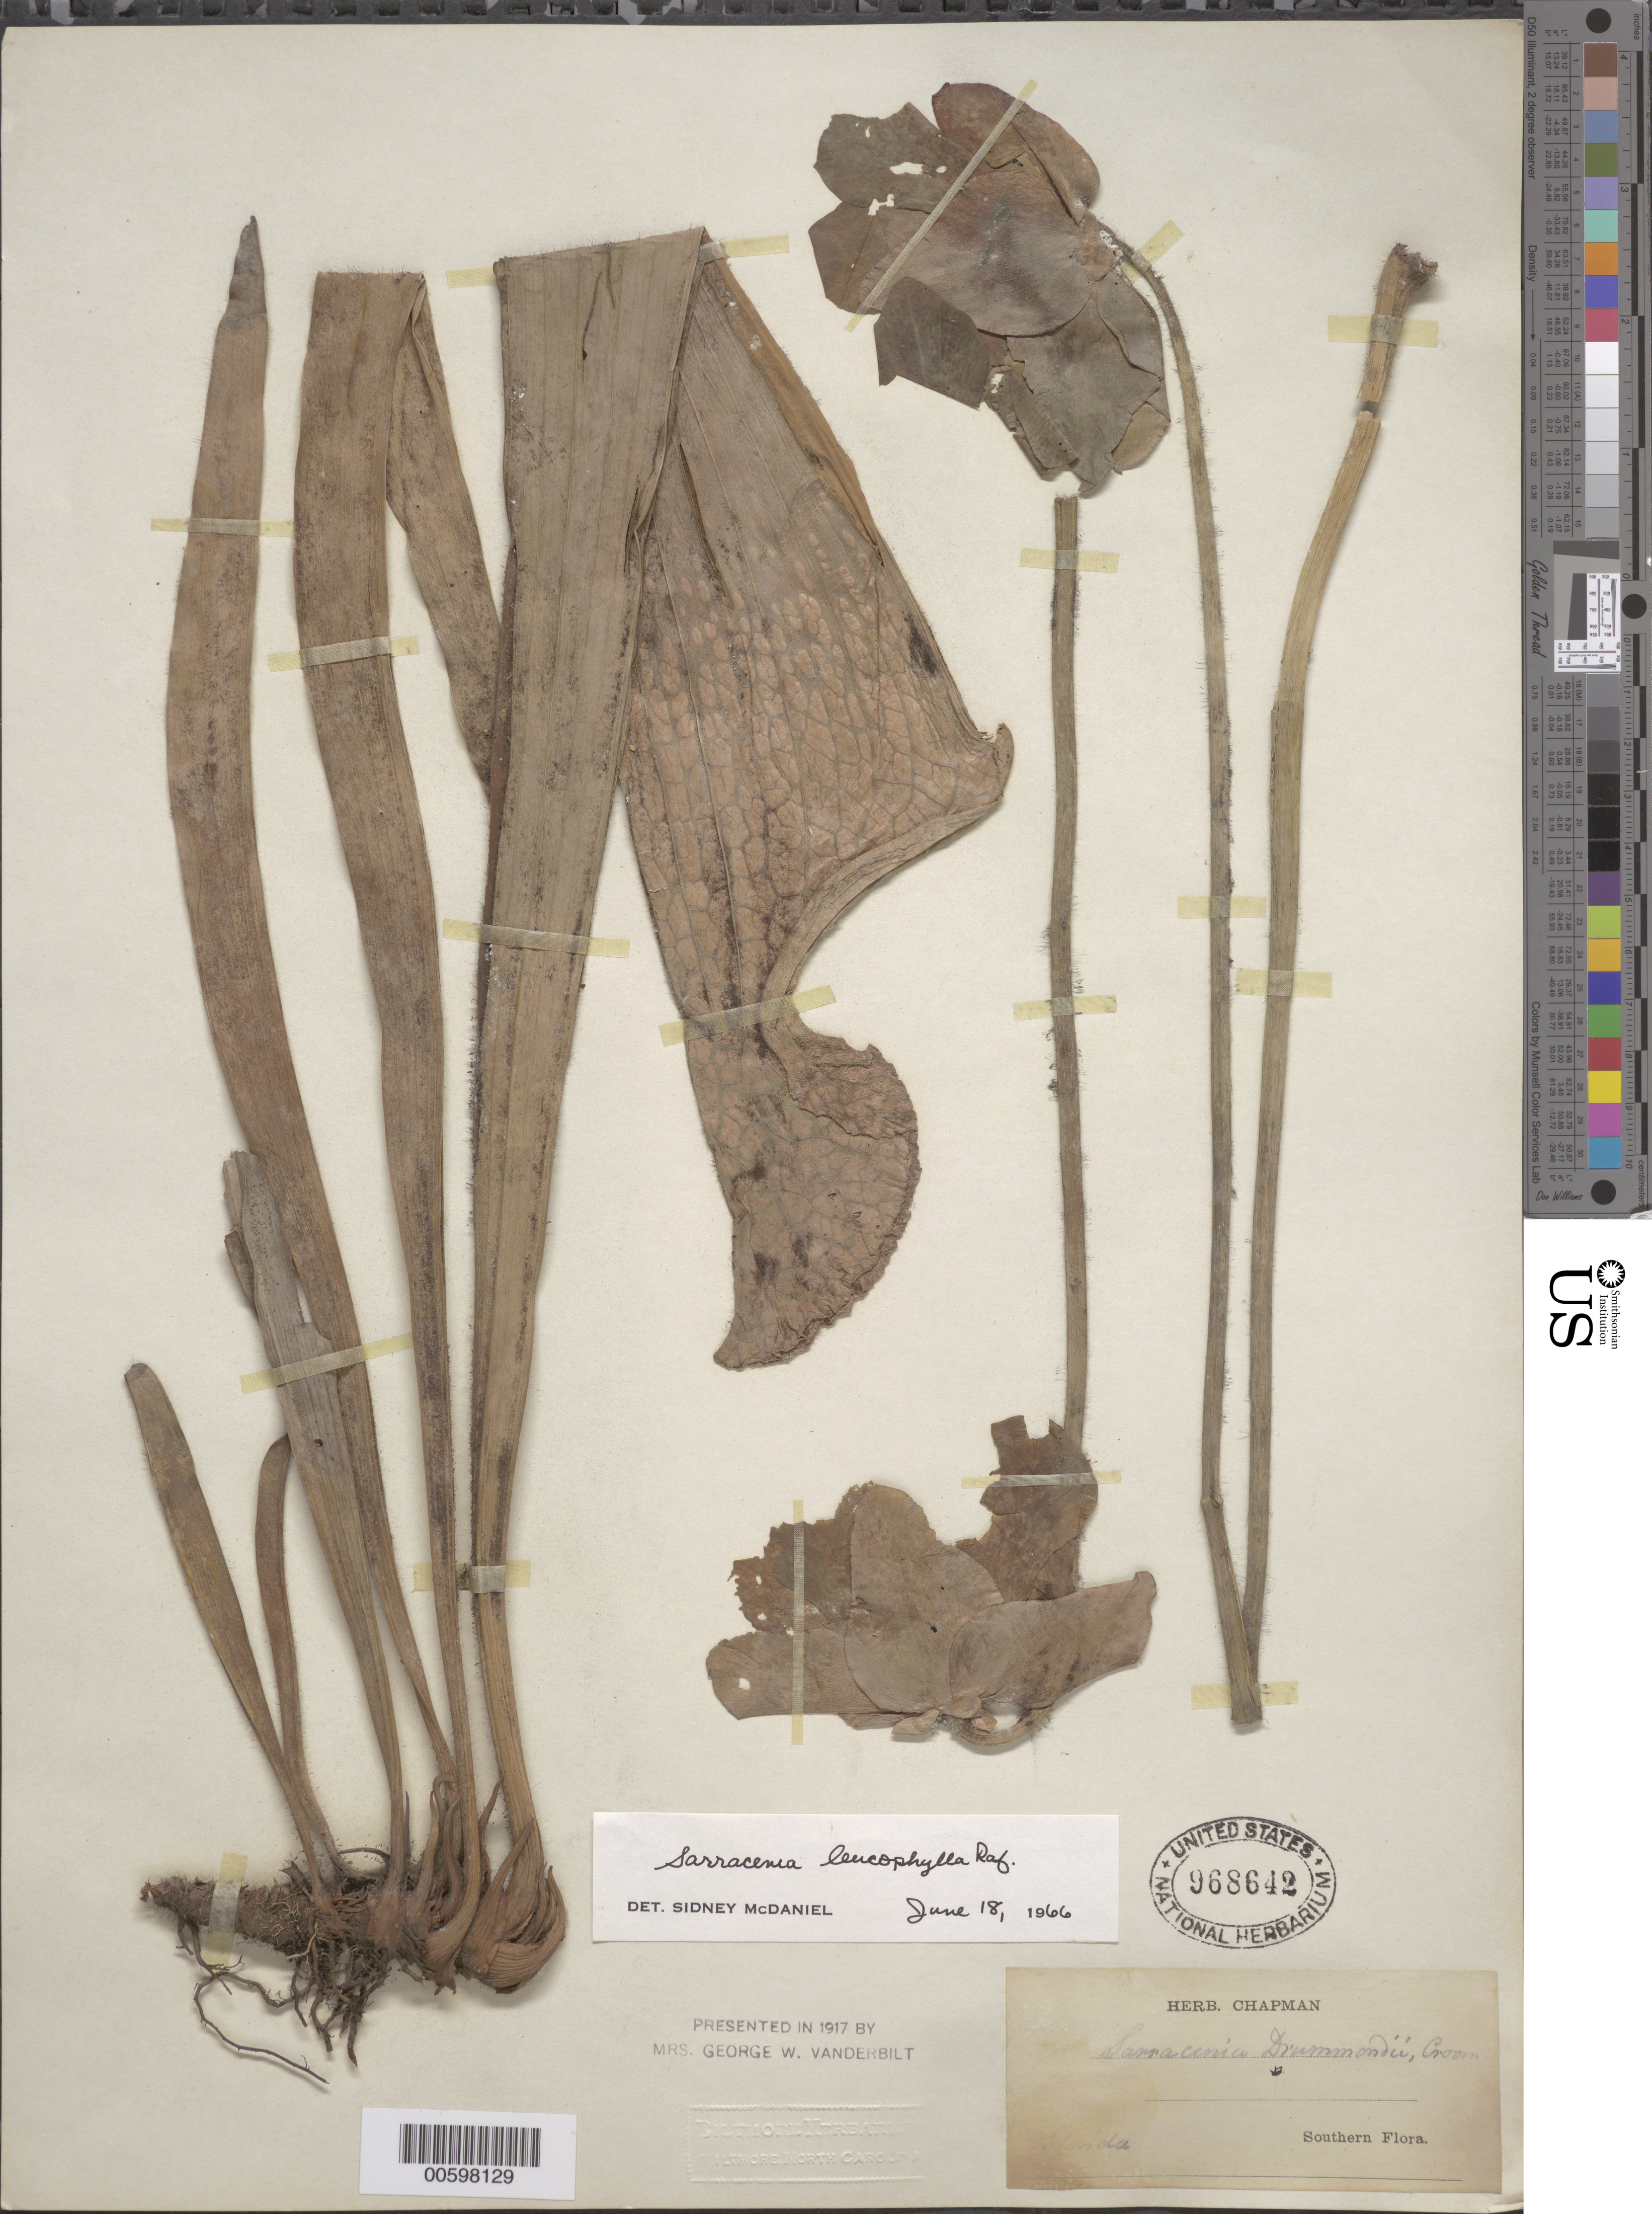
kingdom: Plantae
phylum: Tracheophyta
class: Magnoliopsida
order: Ericales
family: Sarraceniaceae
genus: Sarracenia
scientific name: Sarracenia leucophylla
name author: Raf.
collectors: A. W. Chapman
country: United States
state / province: Florida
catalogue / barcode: US 968642